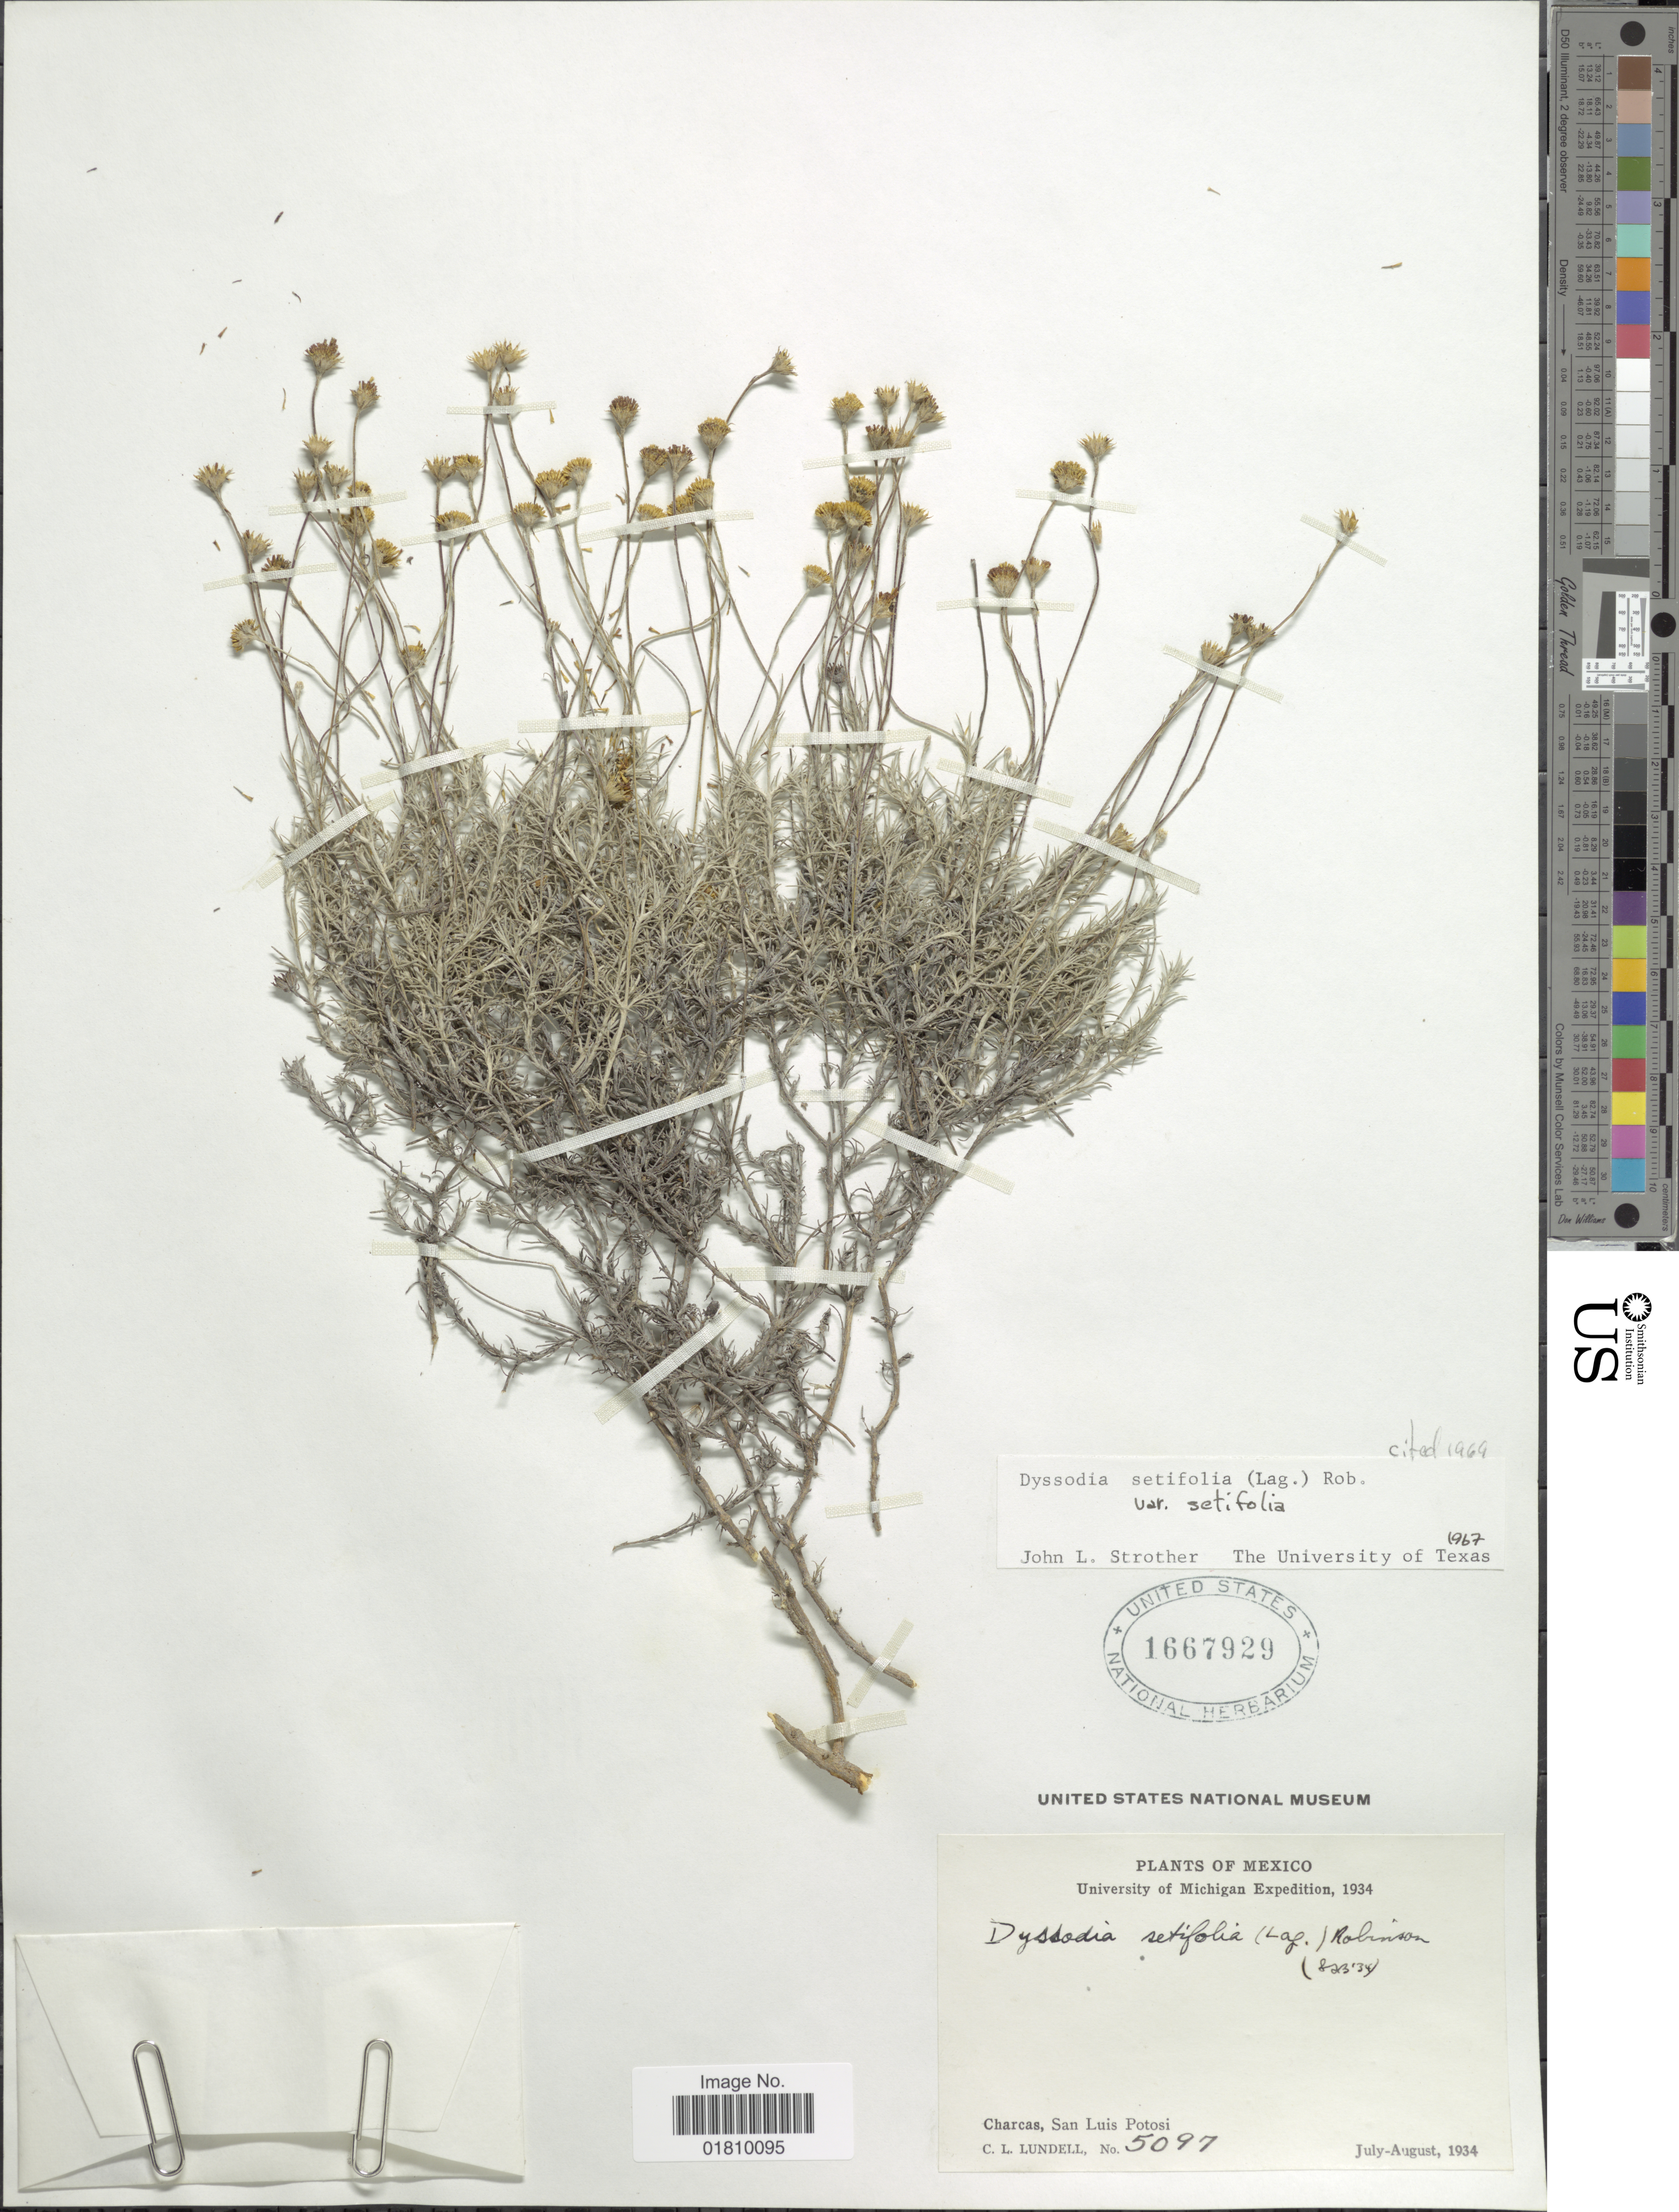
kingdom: Plantae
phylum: Tracheophyta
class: Magnoliopsida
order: Asterales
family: Asteraceae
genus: Thymophylla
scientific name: Thymophylla setifolia var. setifolia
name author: Lag.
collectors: C. L. Lundell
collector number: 5097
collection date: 1934-07/1934-08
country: Mexico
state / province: San Luis Potosí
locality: Charcas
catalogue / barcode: US 1667929